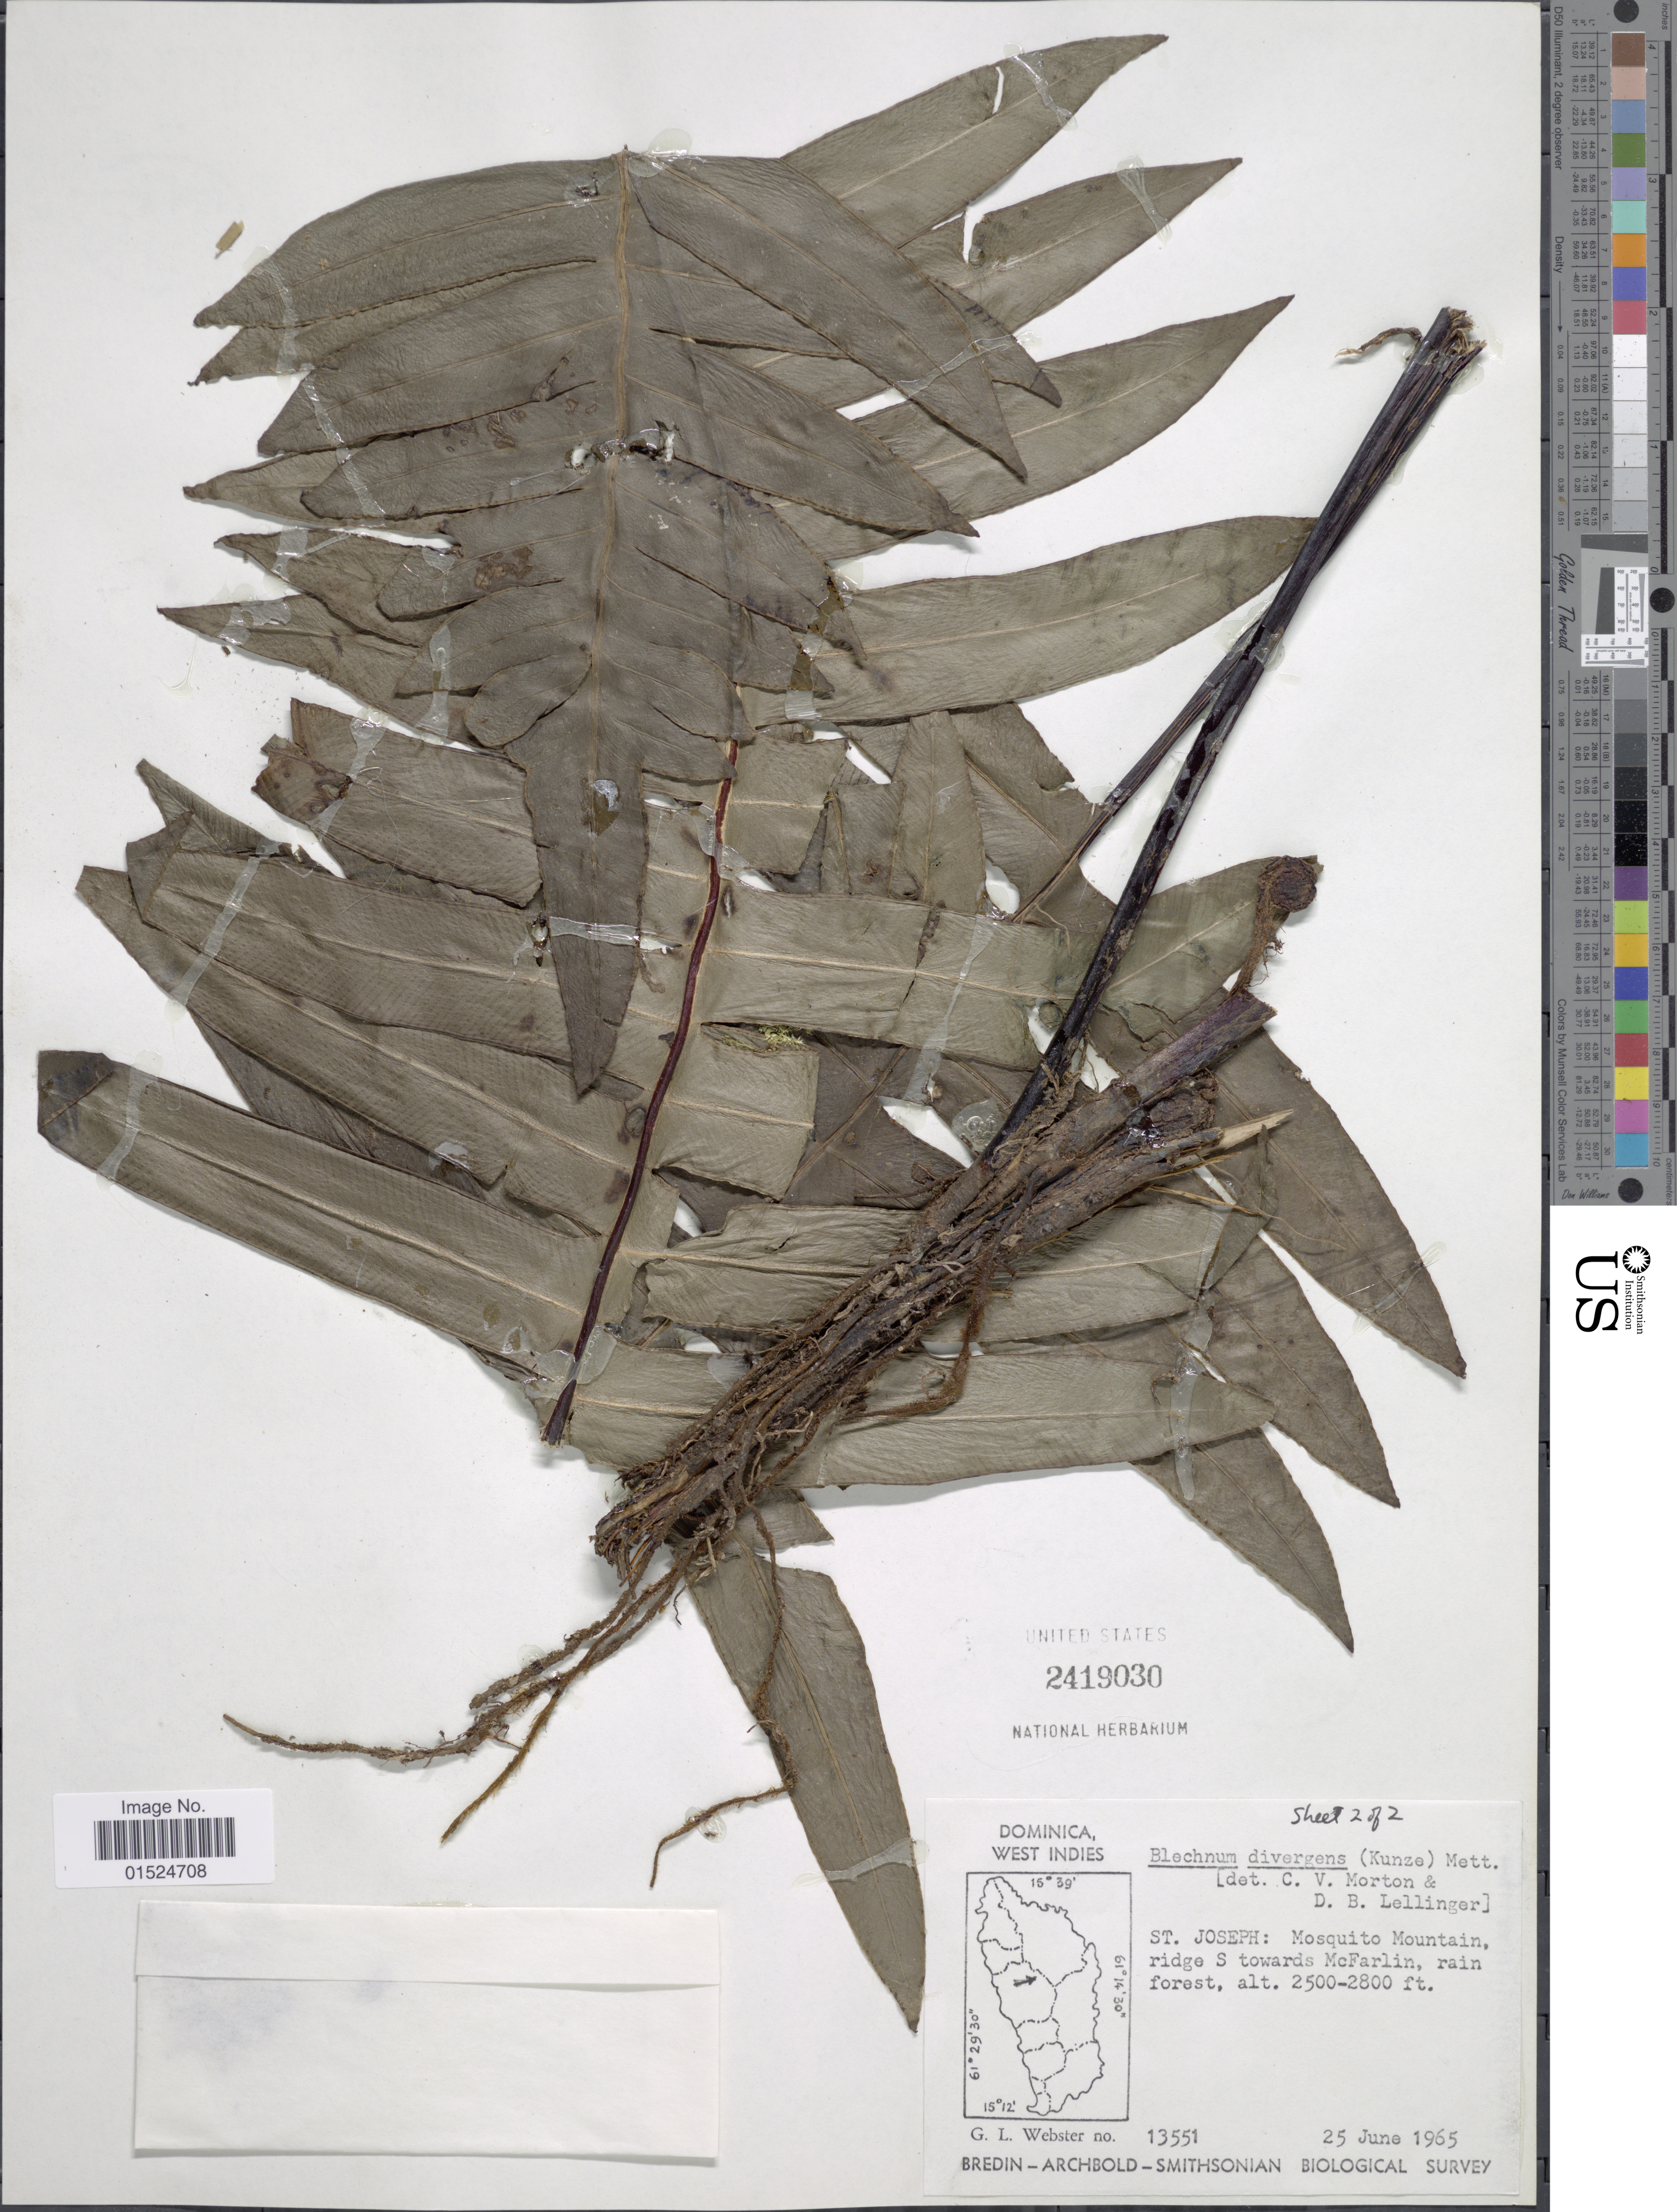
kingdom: Plantae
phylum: Tracheophyta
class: Polypodiopsida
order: Polypodiales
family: Blechnaceae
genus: Blechnum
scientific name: Blechnum divergens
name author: (Kunze) Mett.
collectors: G. L. Webster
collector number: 13551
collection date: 1965-06-25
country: Dominica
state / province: St. Joseph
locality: West Indies, Mosquito Mountain, ridge S towards McFarlin, rain forest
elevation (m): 762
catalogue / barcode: US 2419030